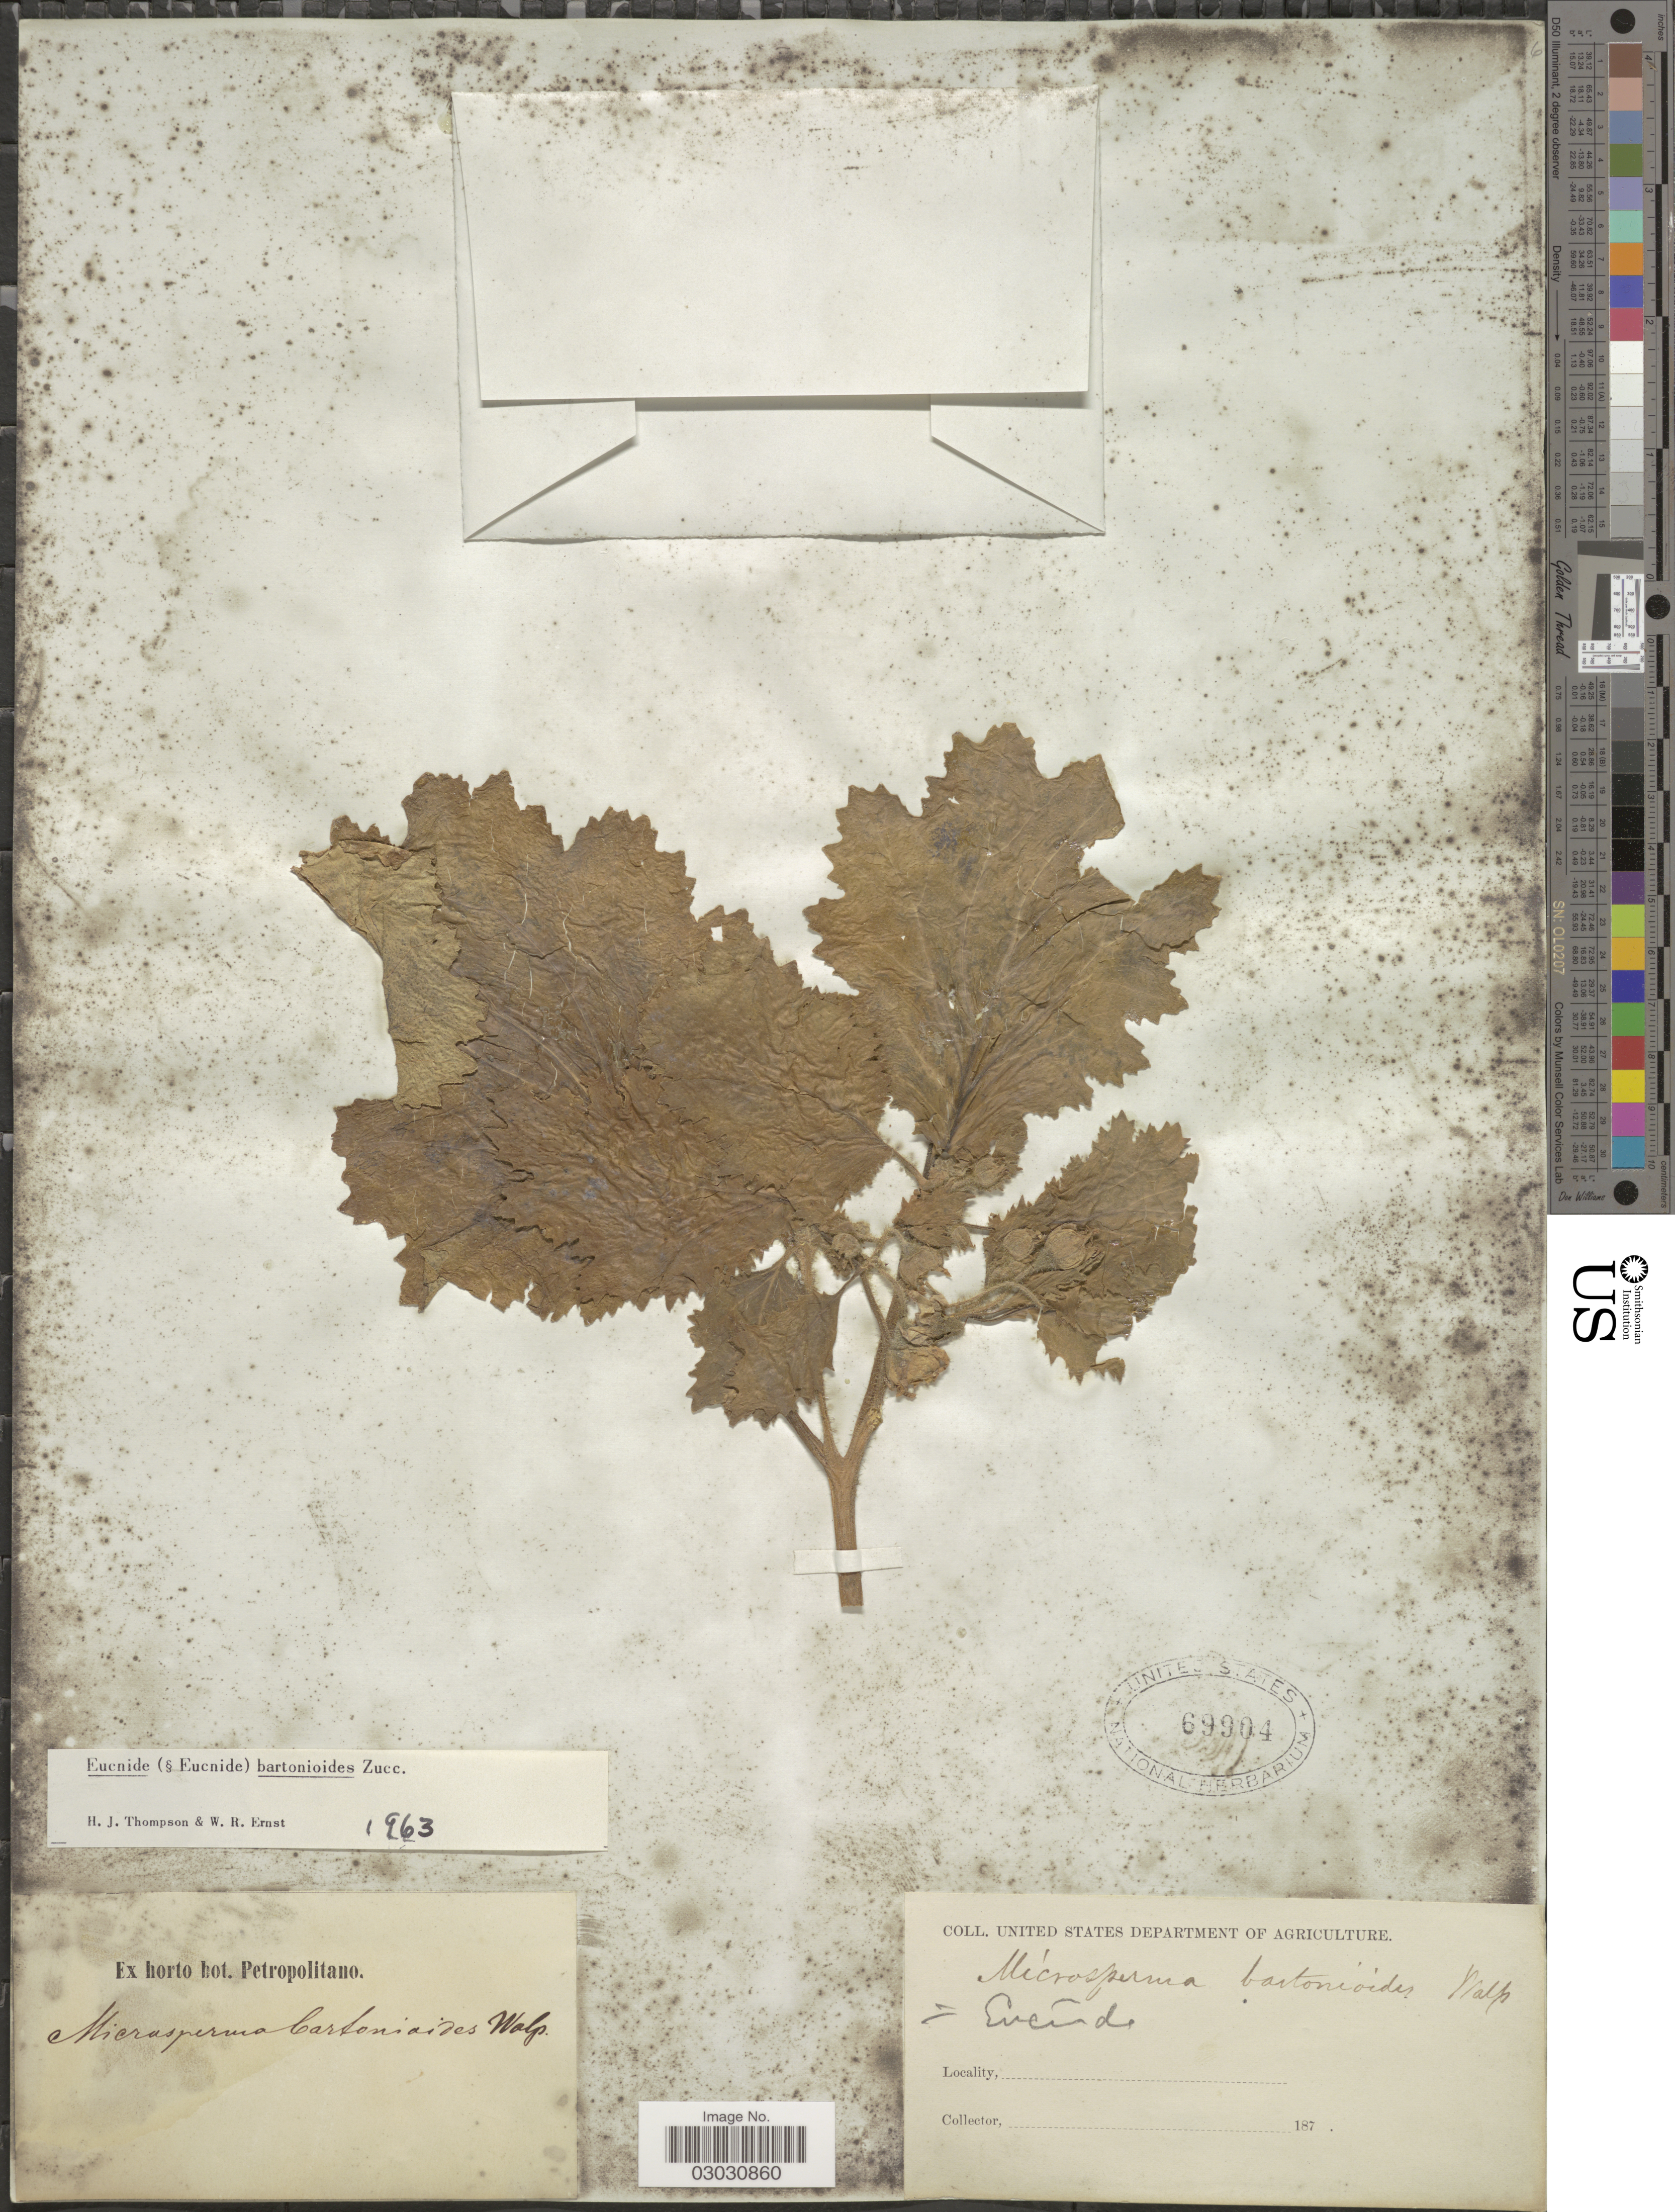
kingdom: Plantae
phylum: Tracheophyta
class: Magnoliopsida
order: Cornales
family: Loasaceae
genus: Eucnide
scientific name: Eucnide bartonioides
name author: Zucc.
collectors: ex Horto Bot. Petropolitano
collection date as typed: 187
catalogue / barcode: US 69904